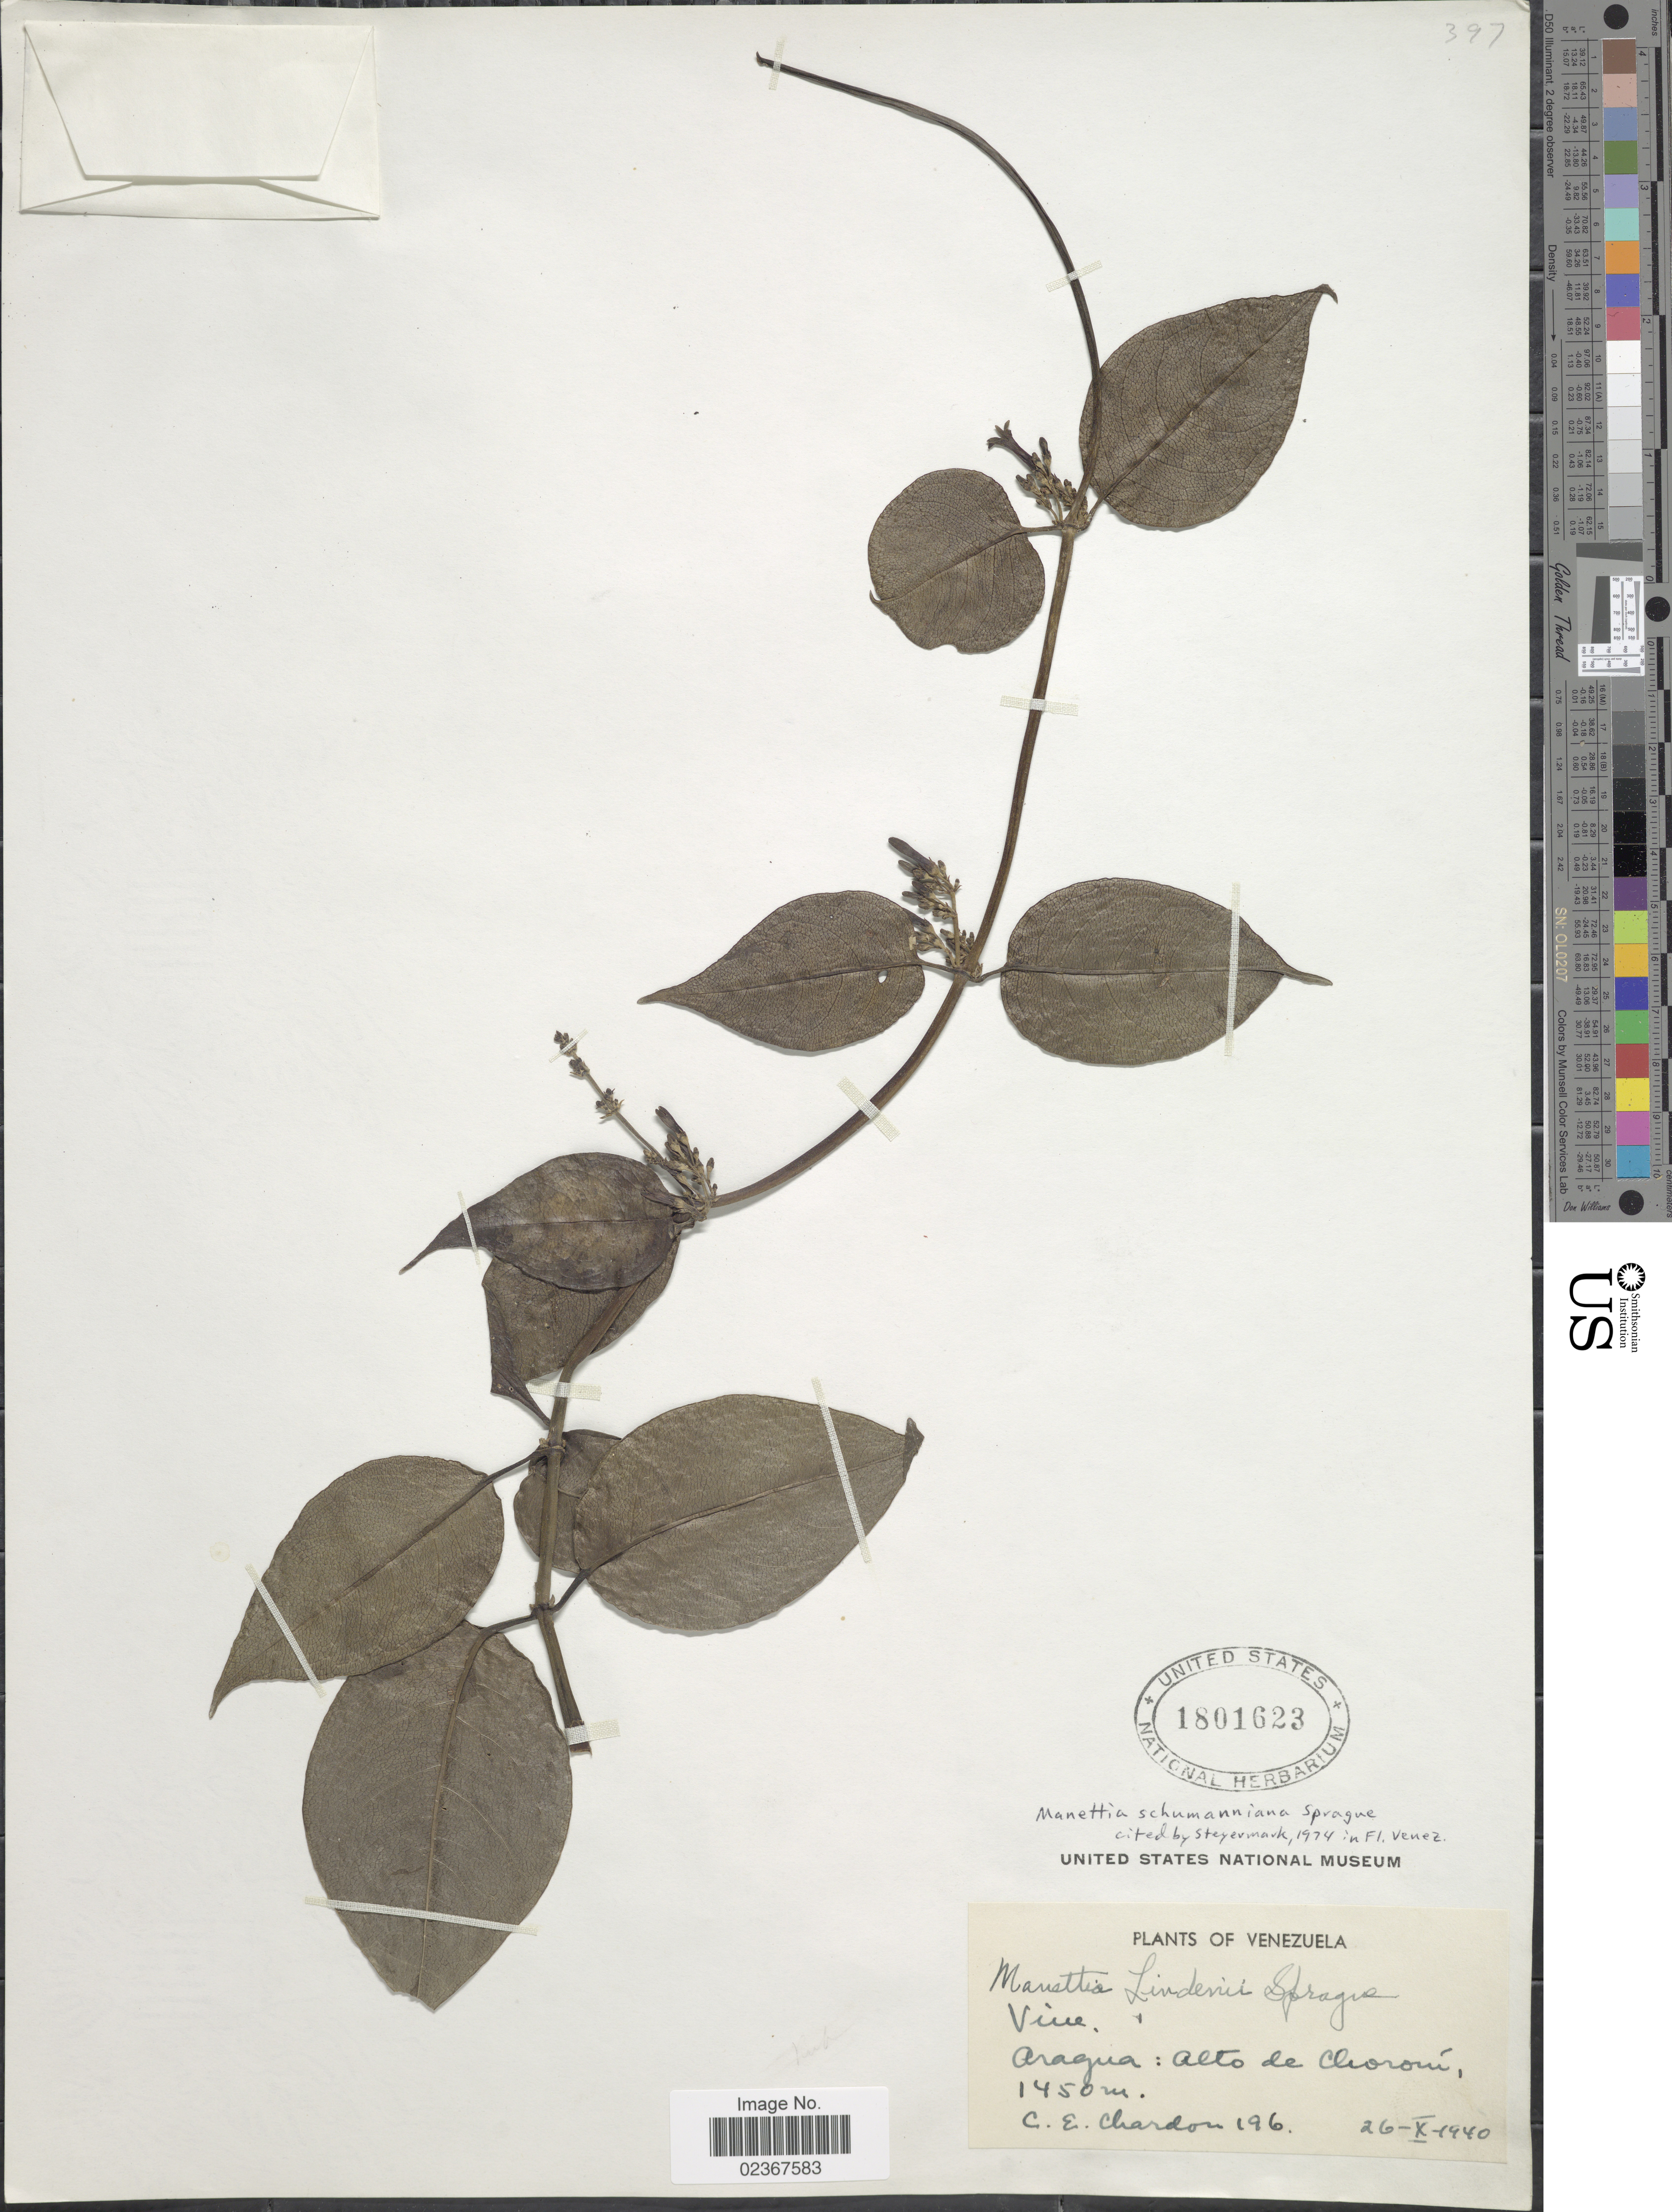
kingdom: Plantae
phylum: Tracheophyta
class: Magnoliopsida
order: Gentianales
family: Rubiaceae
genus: Manettia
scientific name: Manettia schumanniana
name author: Sprague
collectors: C. E. Chardón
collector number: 196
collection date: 1940-10-26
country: Venezuela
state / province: Aragua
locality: Alto de Chorom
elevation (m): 1450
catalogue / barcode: US 1801623